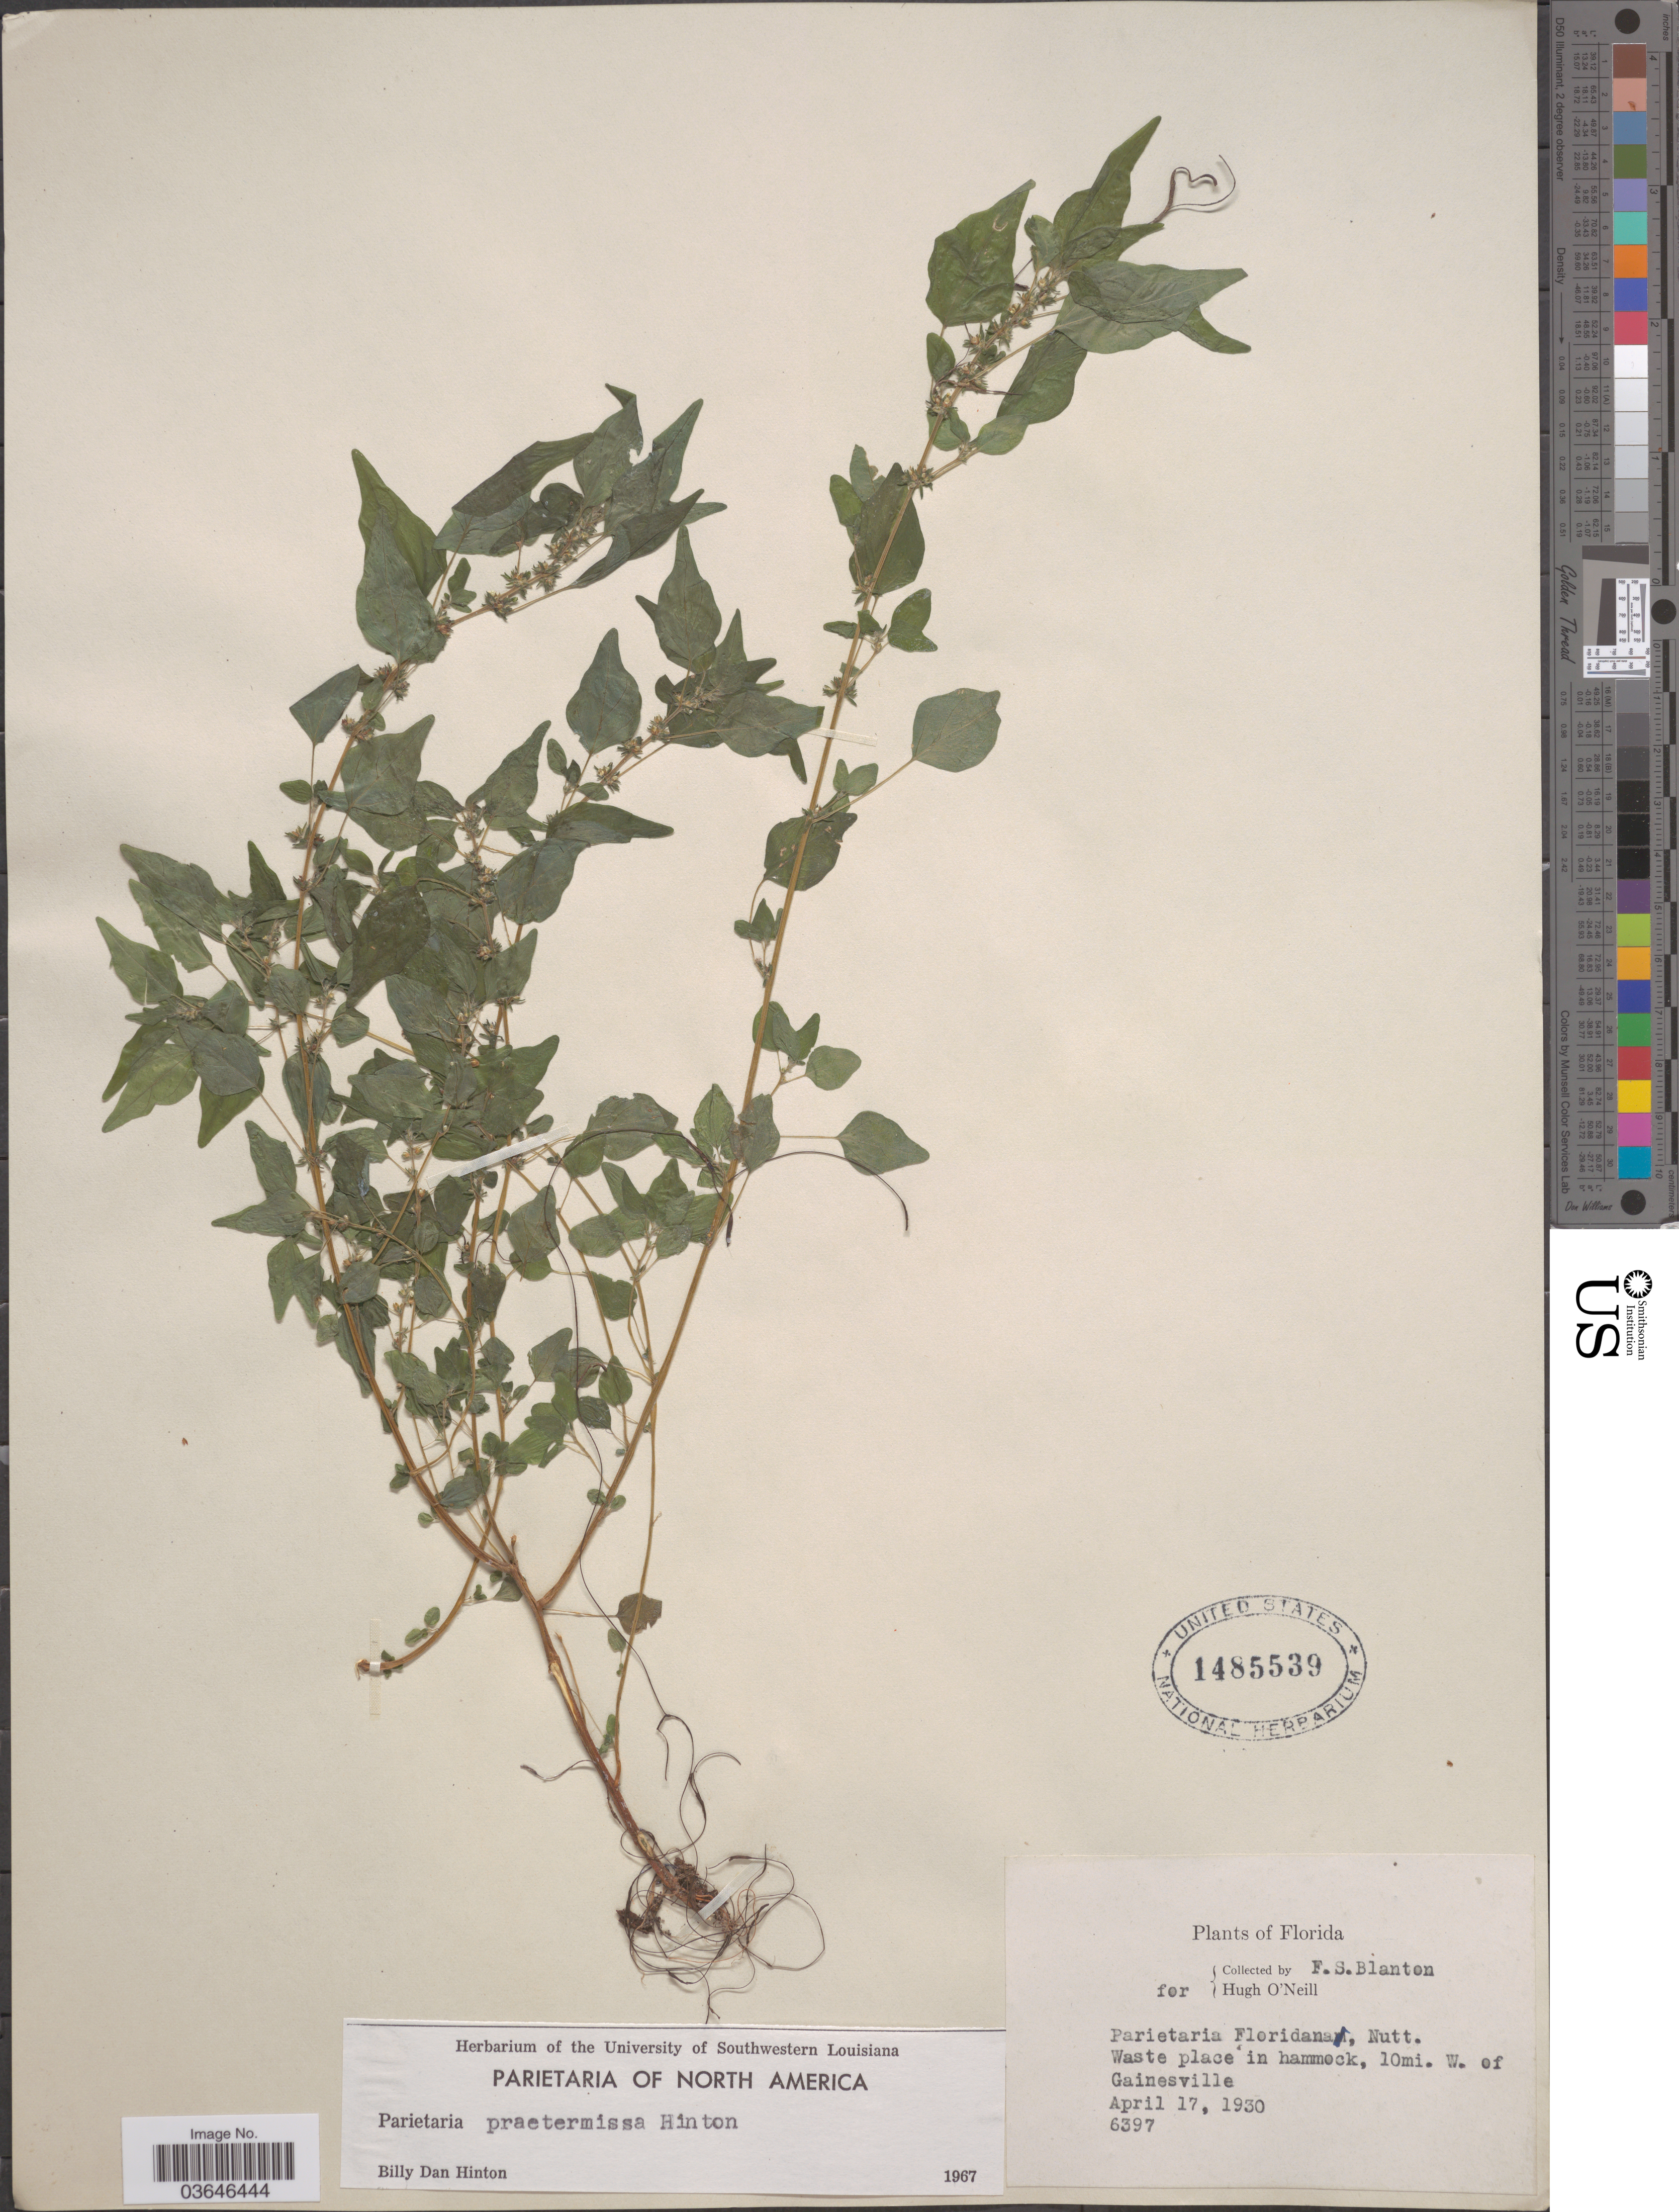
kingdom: Plantae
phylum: Tracheophyta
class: Magnoliopsida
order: Rosales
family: Urticaceae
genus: Parietaria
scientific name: Parietaria praetermissa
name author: Hinton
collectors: F. S. Blanton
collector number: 6397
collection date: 1930-04-17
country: United States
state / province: Florida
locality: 10 mi. W. of Gainesville.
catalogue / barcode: US 1485539